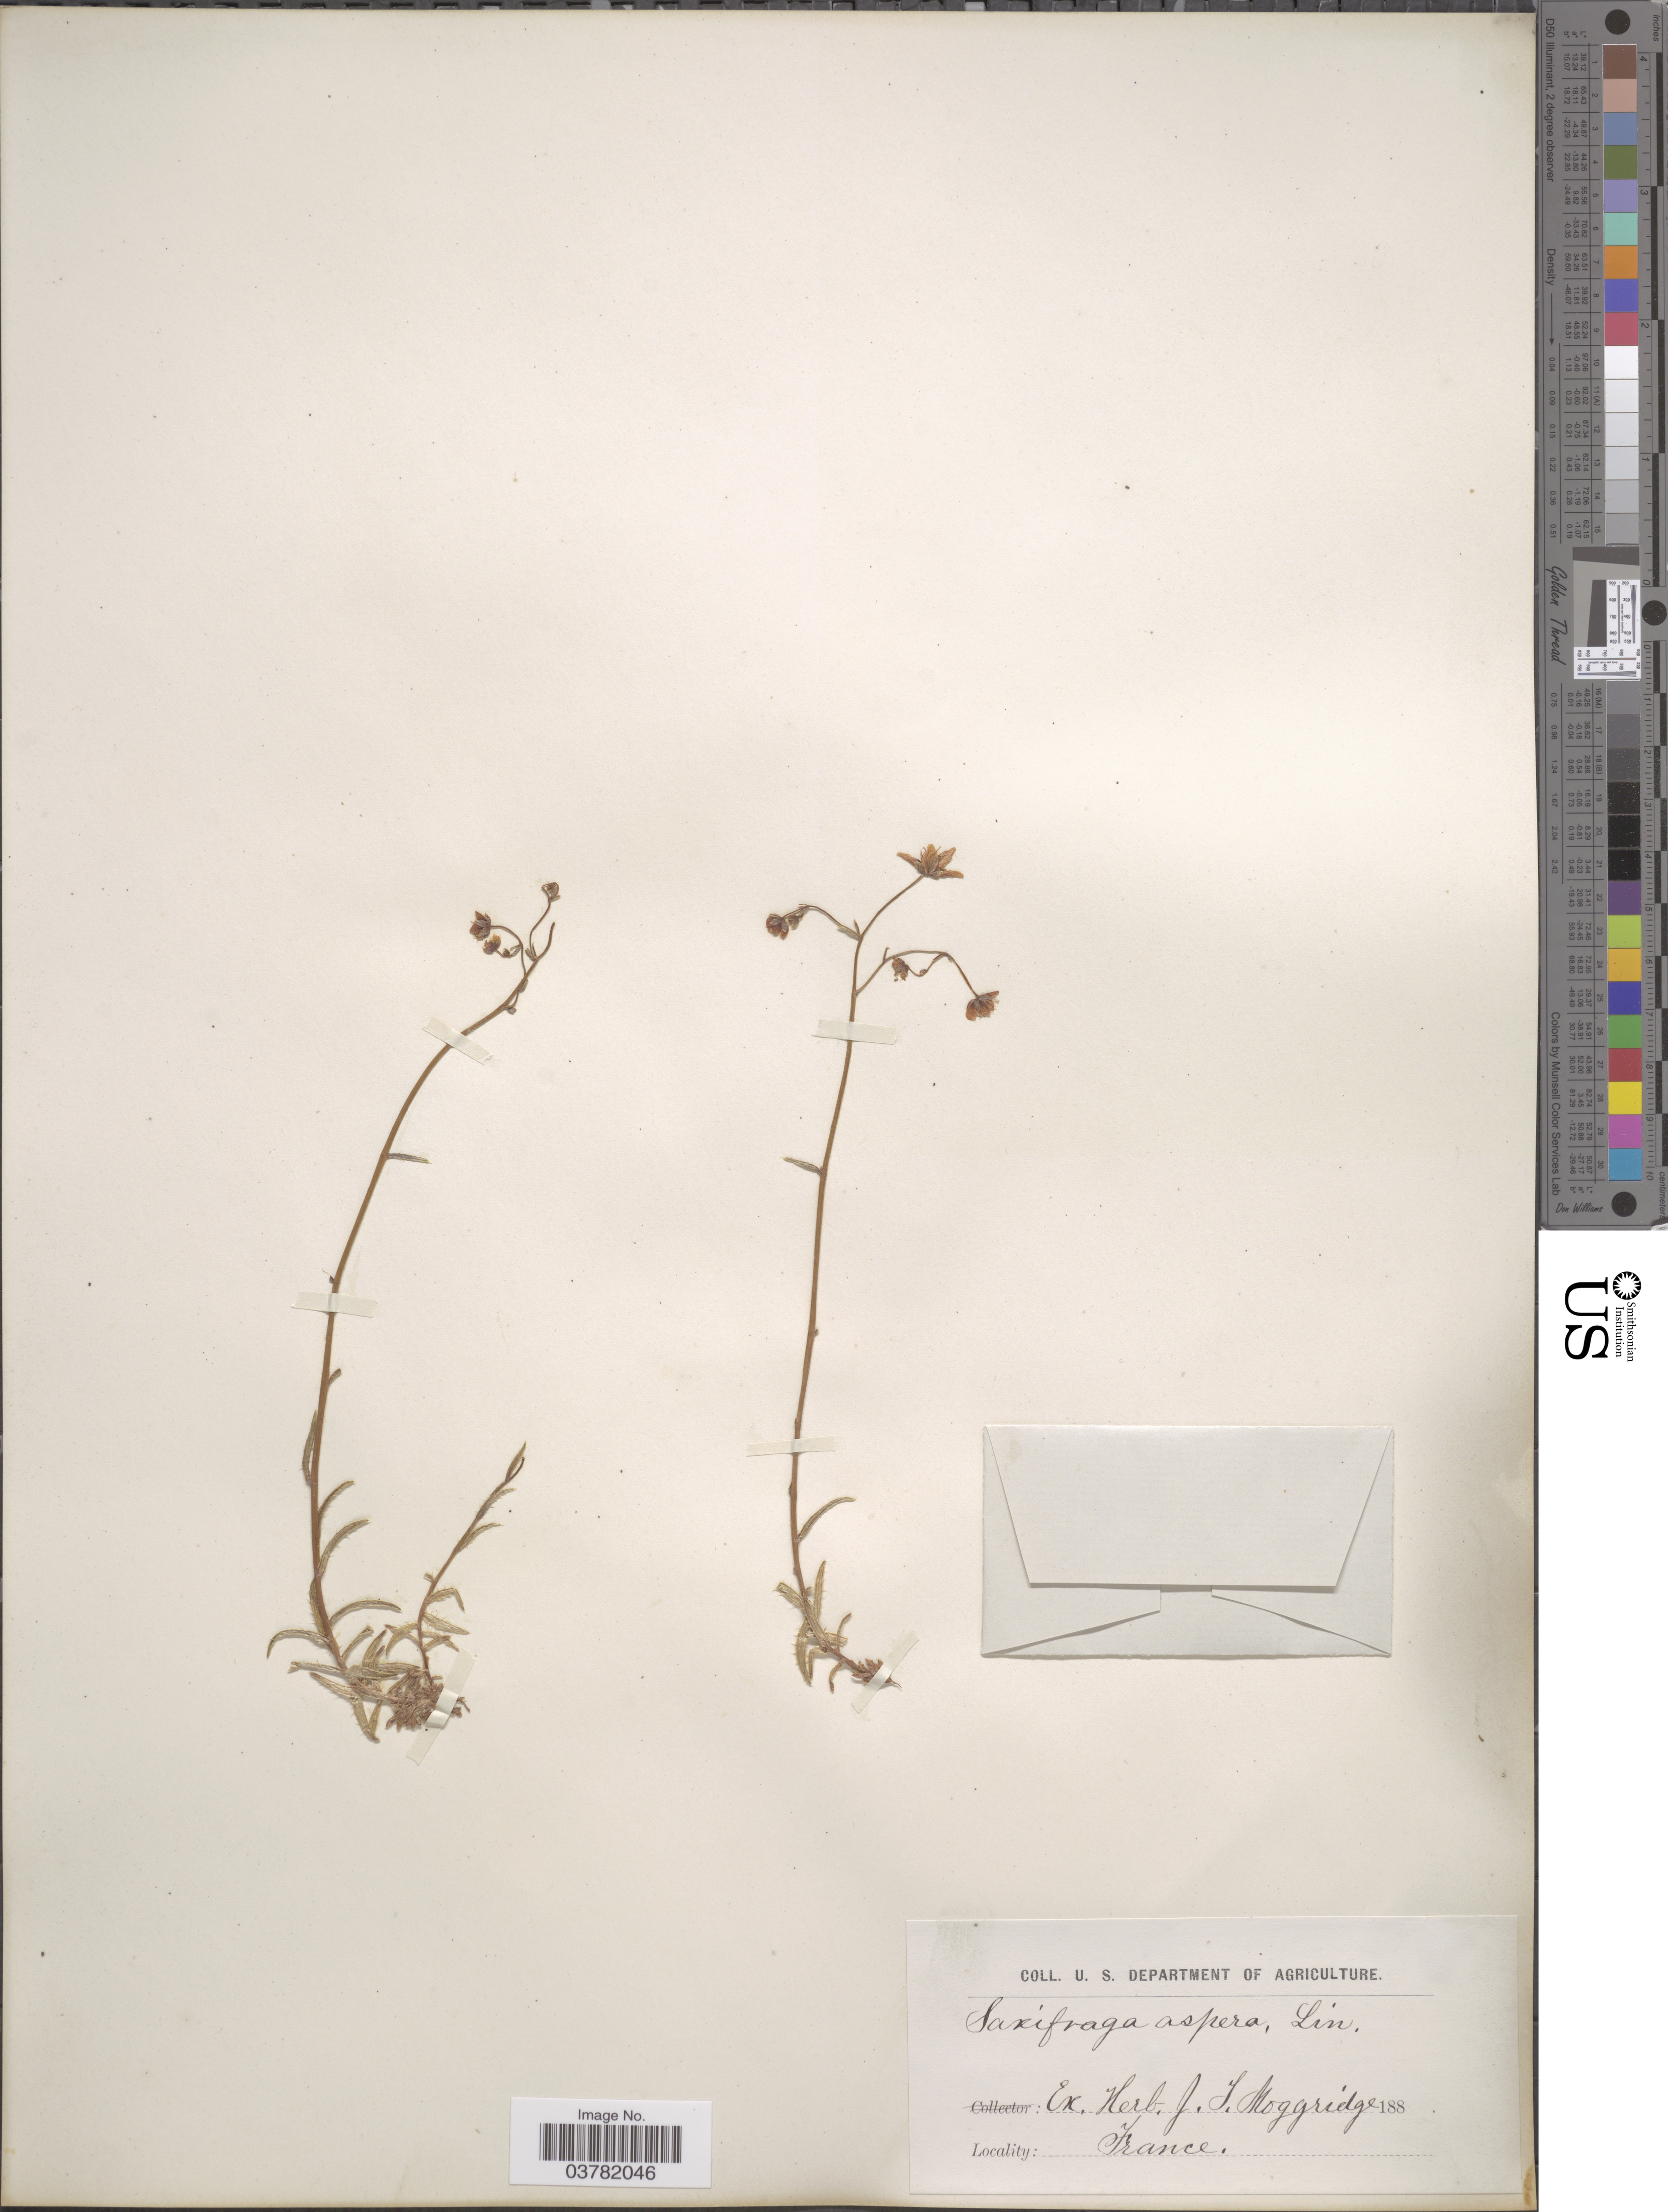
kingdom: Plantae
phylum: Tracheophyta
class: Magnoliopsida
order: Saxifragales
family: Saxifragaceae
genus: Saxifraga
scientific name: Saxifraga aspera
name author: L.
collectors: ex herb. J.T. Moggridge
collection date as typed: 188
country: France